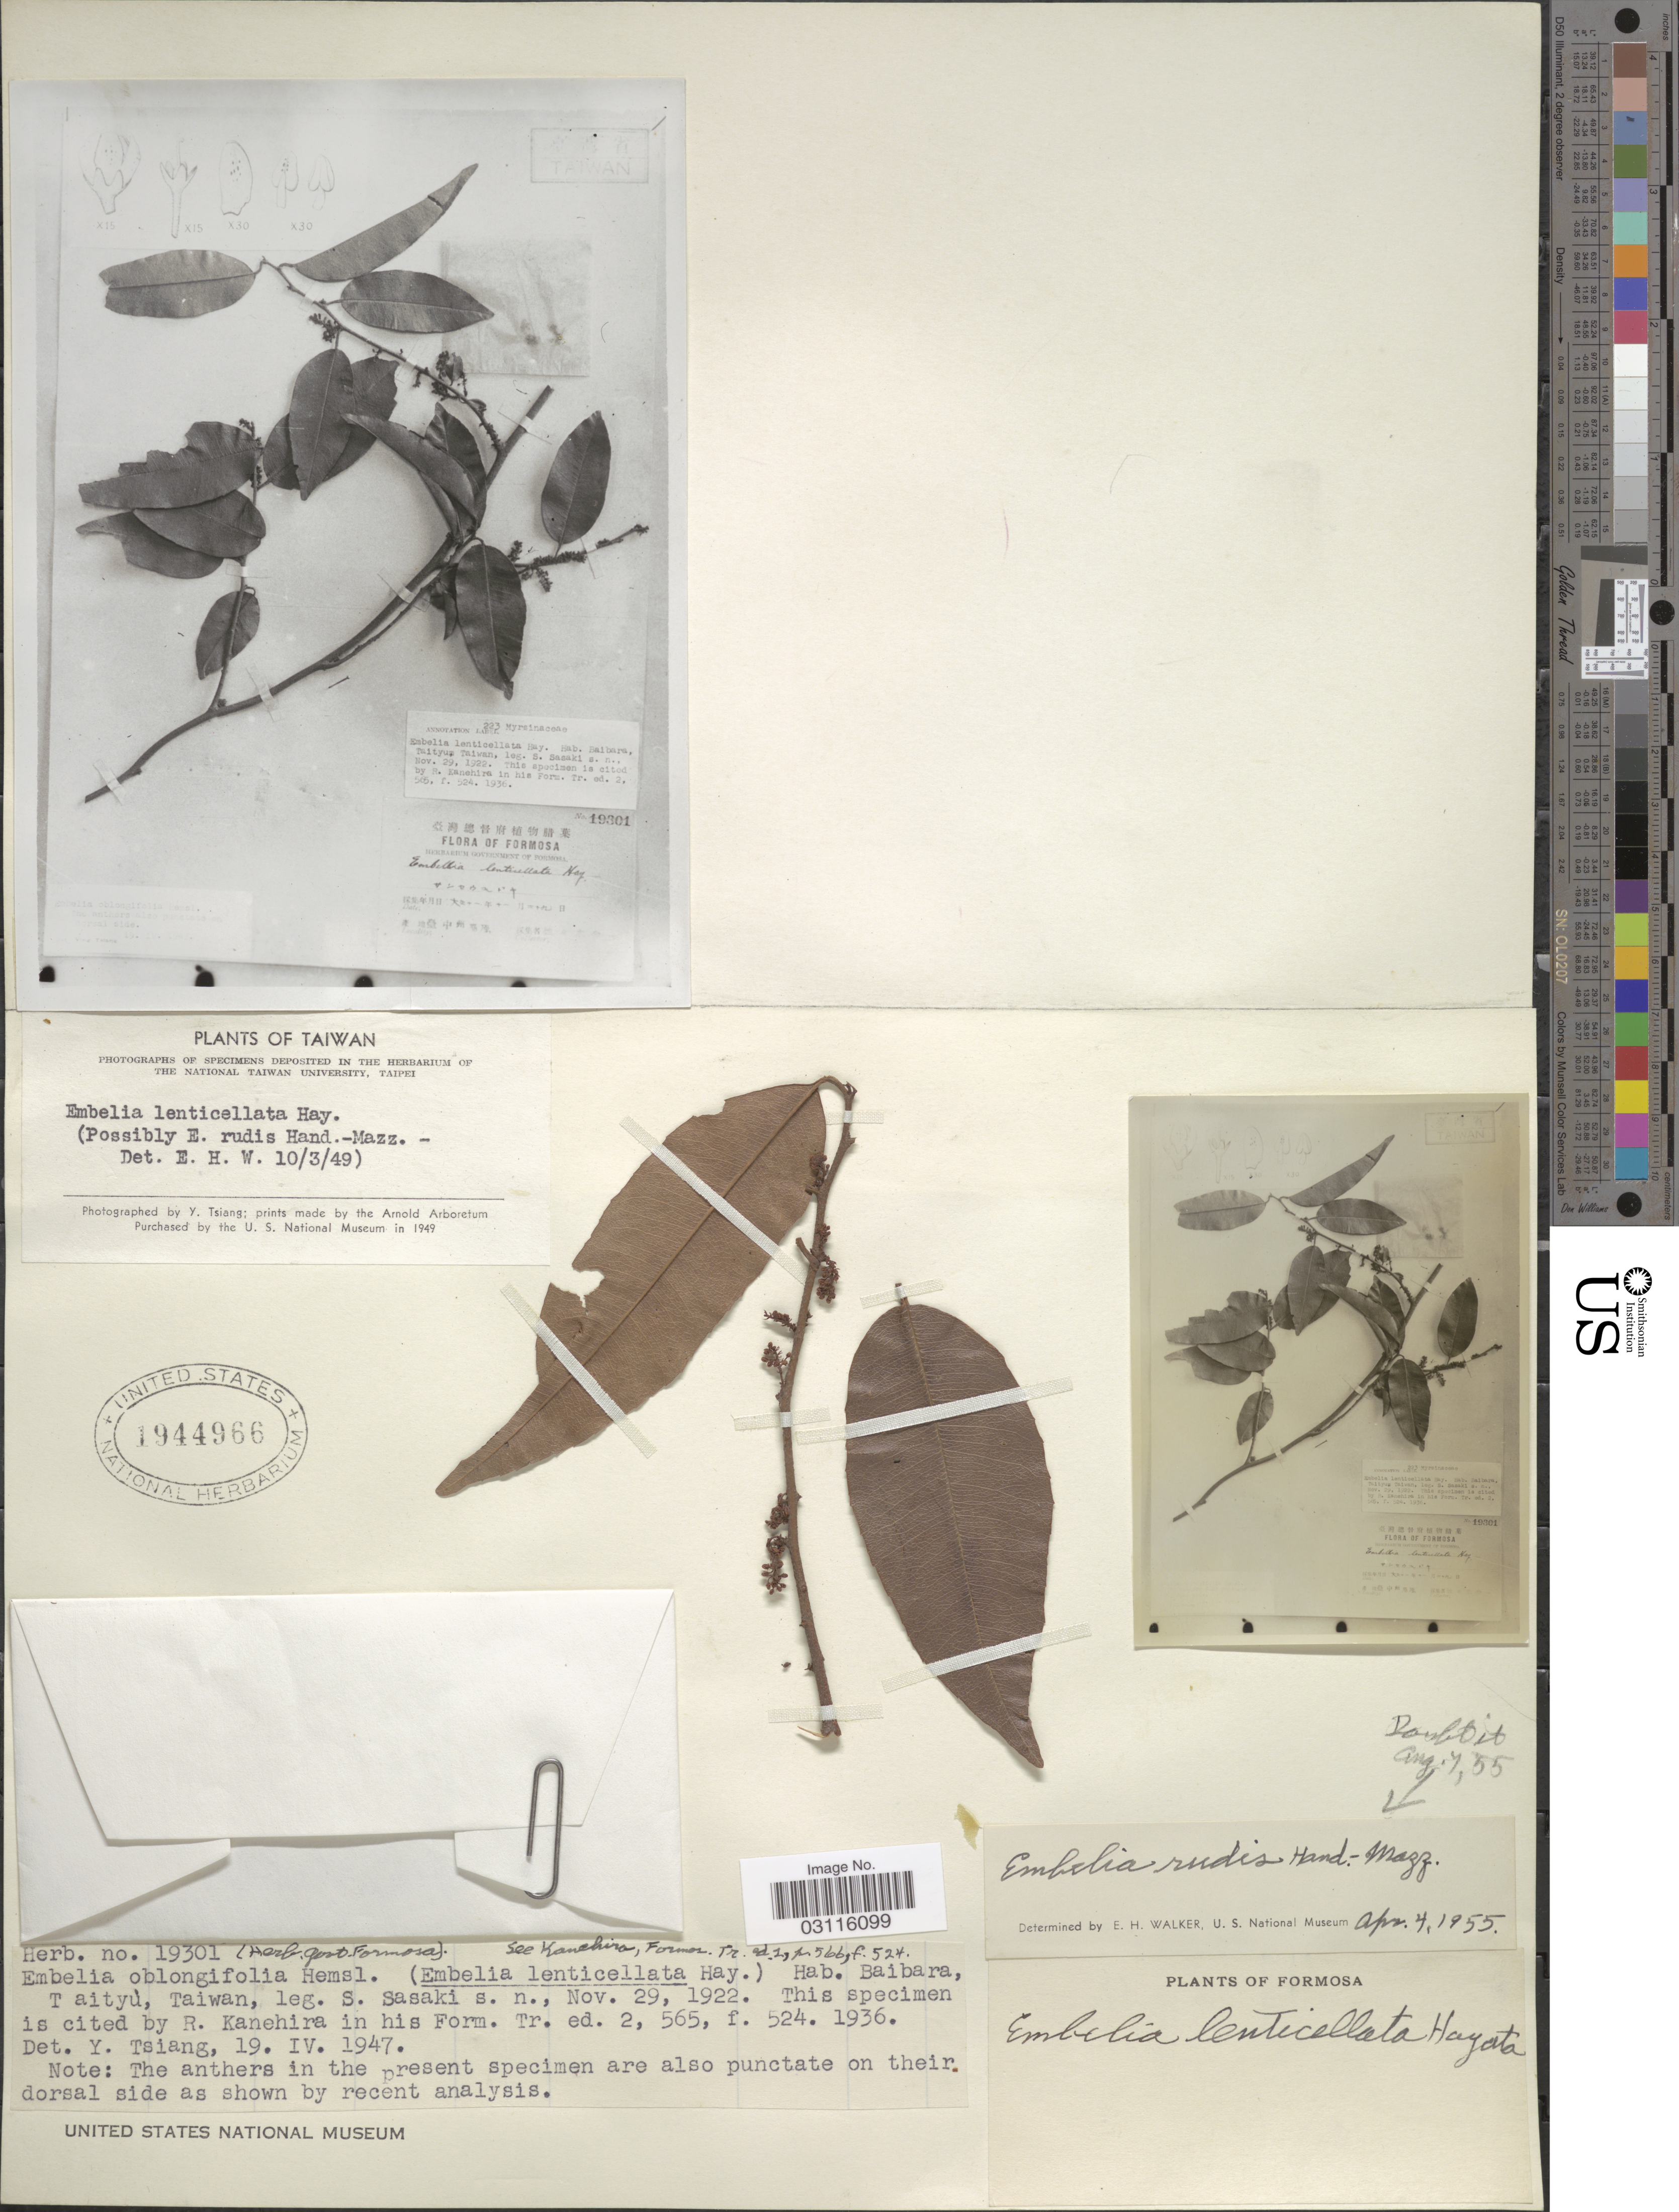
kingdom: Plantae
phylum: Tracheophyta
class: Magnoliopsida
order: Ericales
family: Primulaceae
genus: Embelia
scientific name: Embelia rudis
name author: Hand.-Mazz.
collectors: S. Sasaki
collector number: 19301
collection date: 1922-11-29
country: Taiwan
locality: Baibara, Taityu. Formosa.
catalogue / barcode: US 1944966